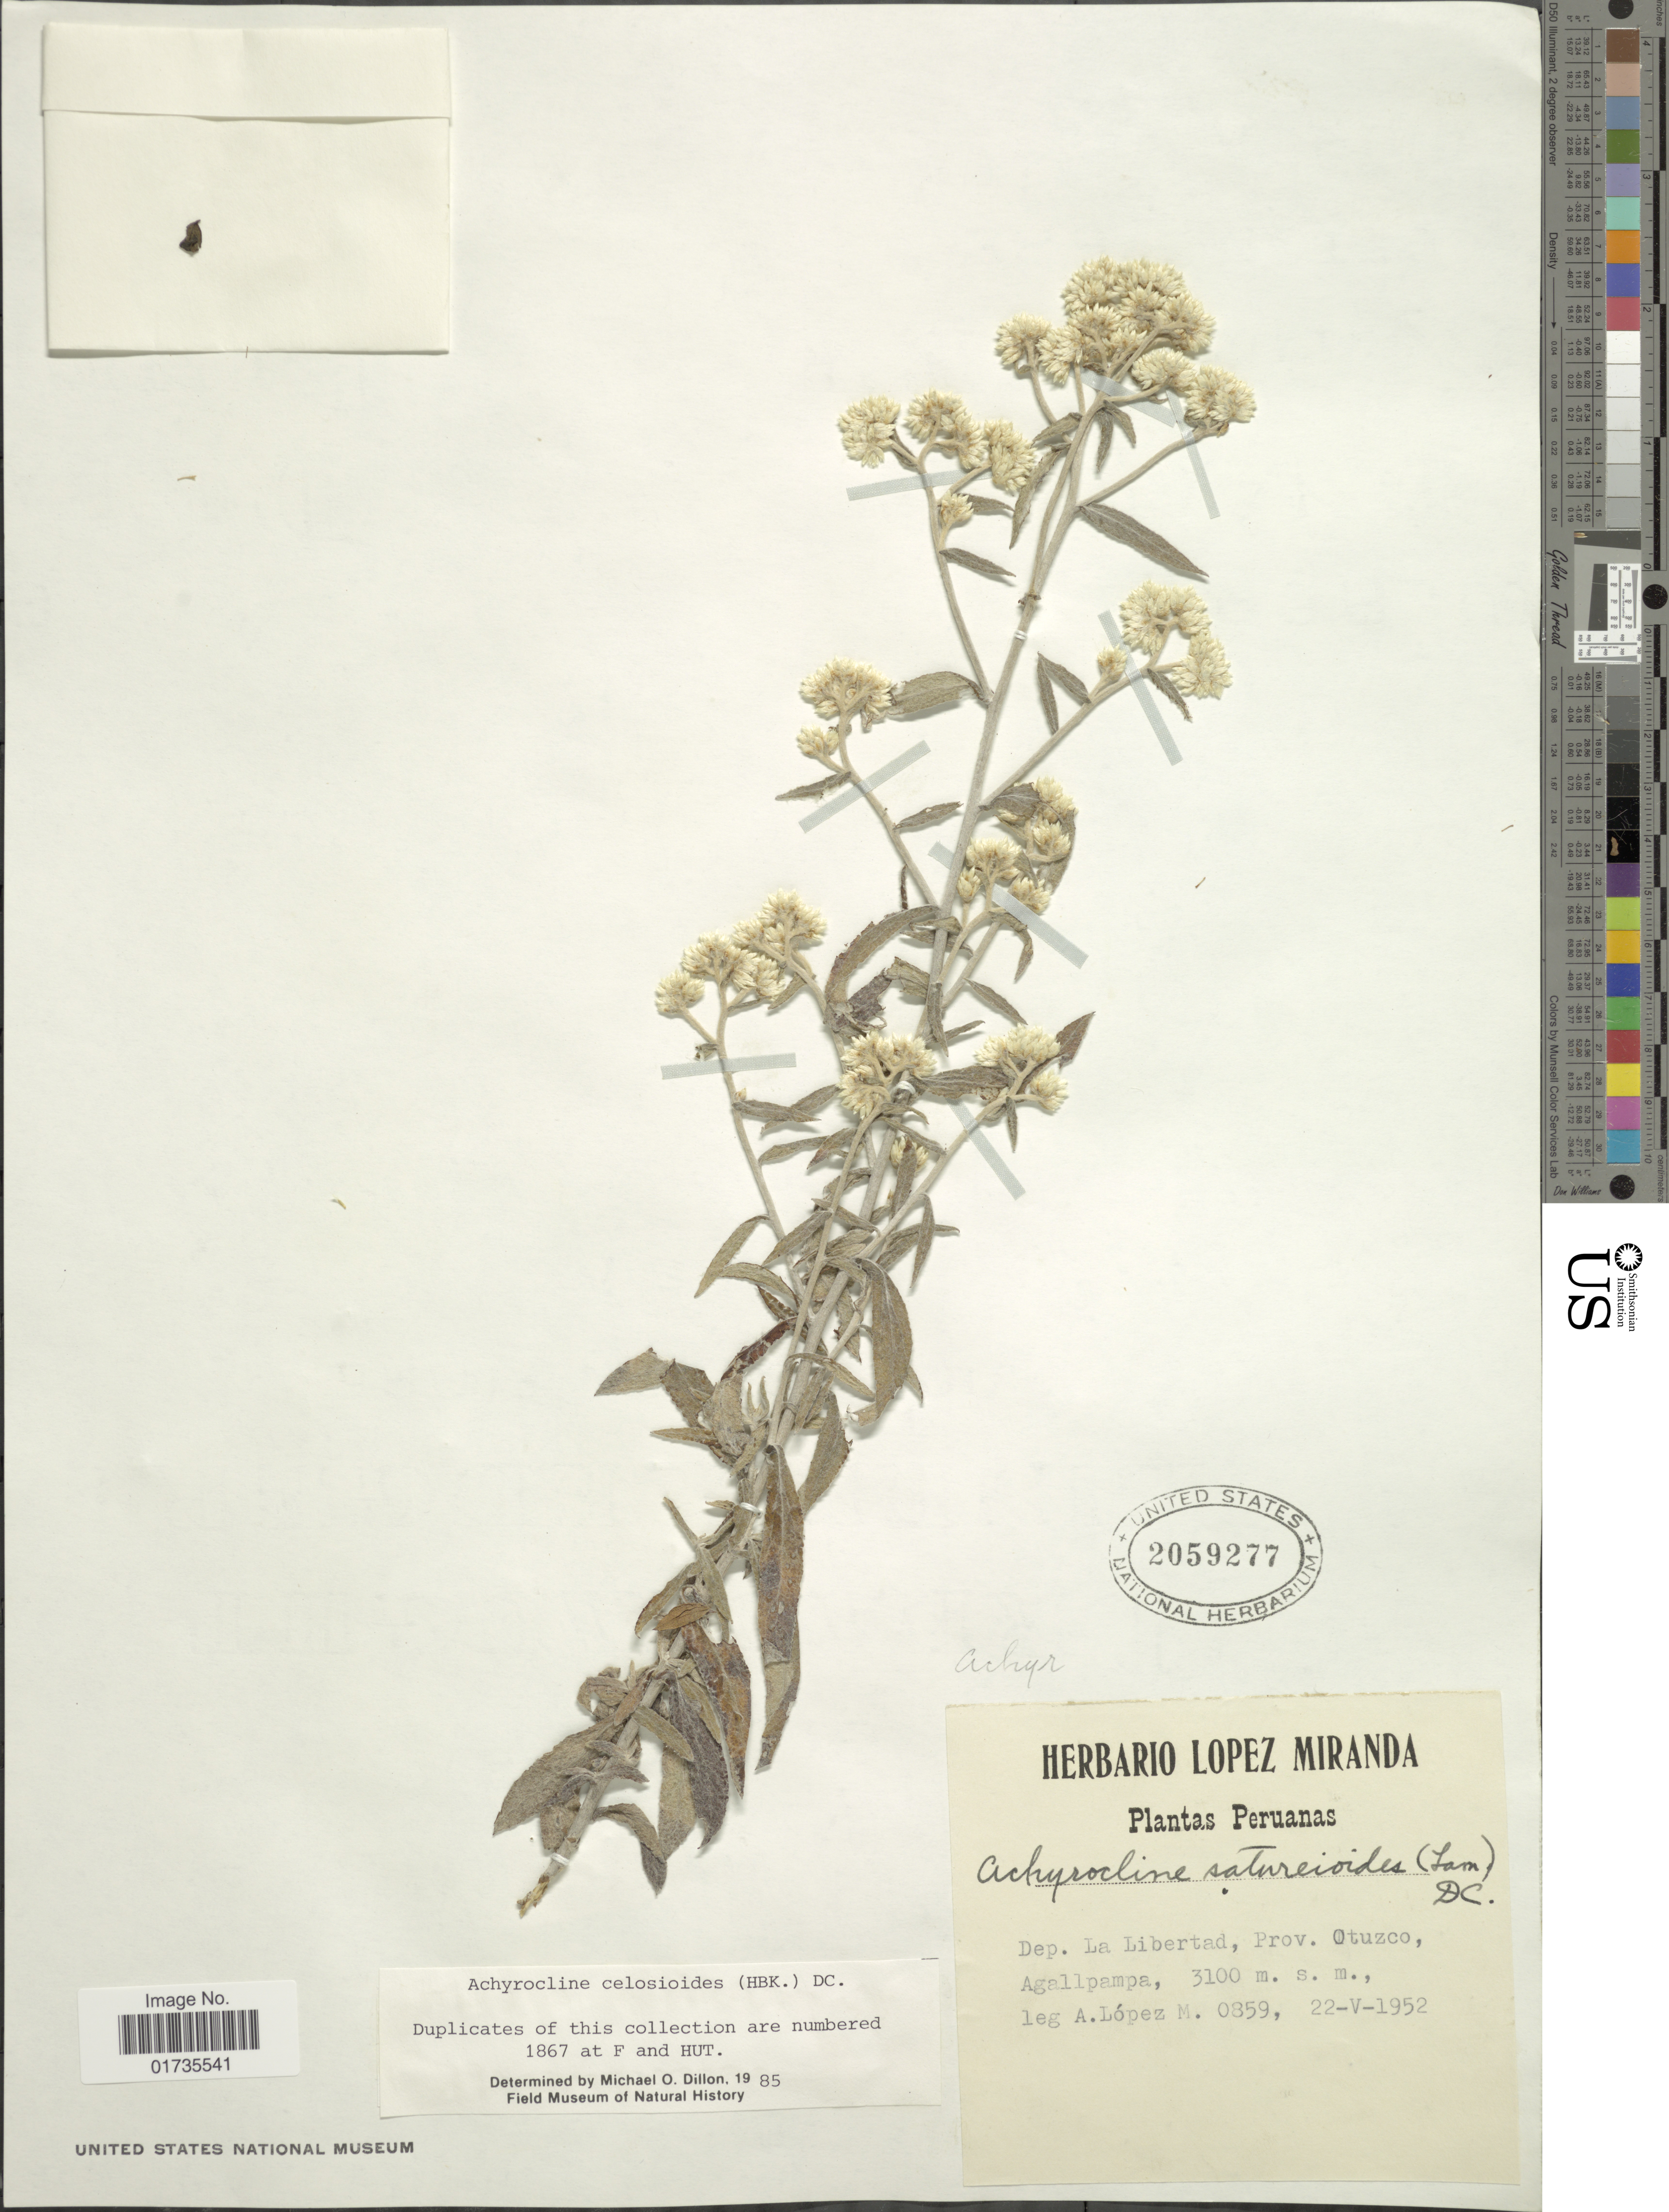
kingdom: Plantae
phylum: Tracheophyta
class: Magnoliopsida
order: Asterales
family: Asteraceae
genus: Achyrocline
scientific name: Achyrocline celosioides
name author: (Kunth) DC.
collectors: A. López M.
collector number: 0859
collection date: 1952-05-22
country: Peru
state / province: La Libertad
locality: Dep. La Libertad, Prov. Otuzco. Agallpampa,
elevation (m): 3100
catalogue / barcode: US 2059277